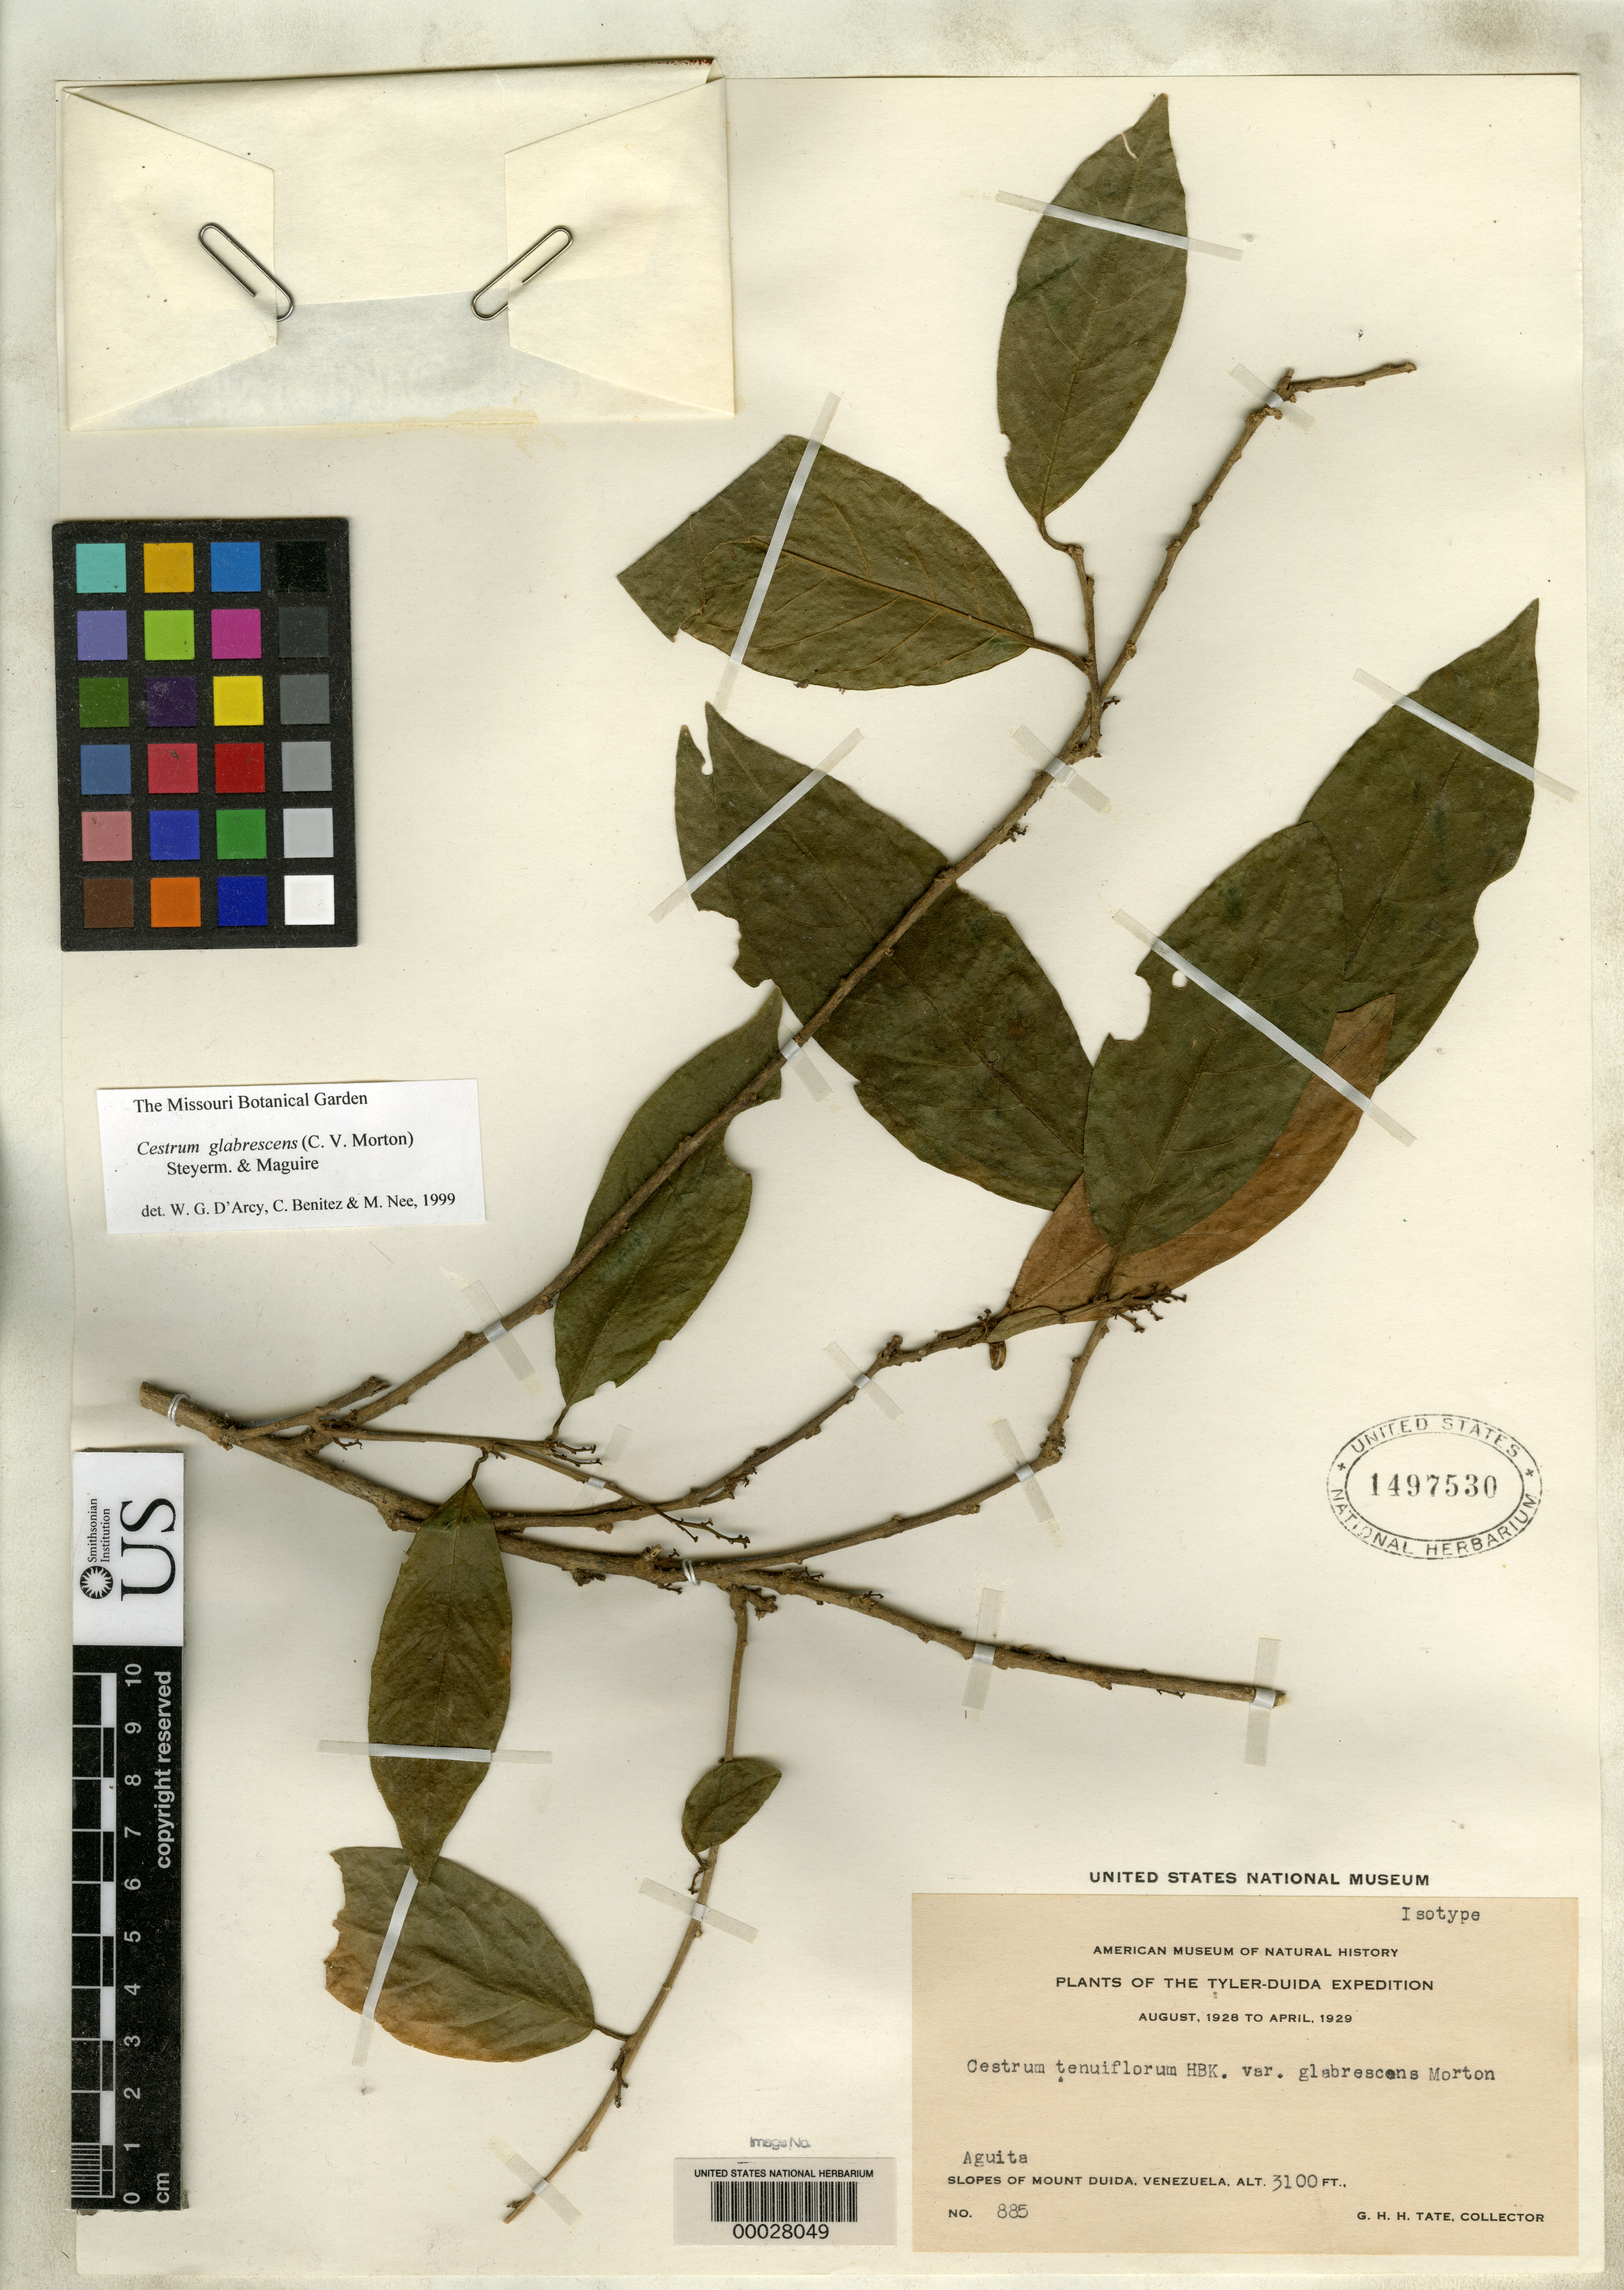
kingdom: Plantae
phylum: Tracheophyta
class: Magnoliopsida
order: Solanales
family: Solanaceae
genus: Cestrum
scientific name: Cestrum tenuiflorum var. glabiescens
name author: C.V. Morton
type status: Isotype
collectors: G. H. H.Tate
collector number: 885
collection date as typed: Aug 1928 to -- Apr 1929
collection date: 1928-08/1929-04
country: Venezuela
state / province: Amazonas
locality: Aquita, slopes of Mt. Duida.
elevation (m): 945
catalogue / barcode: US 1497530